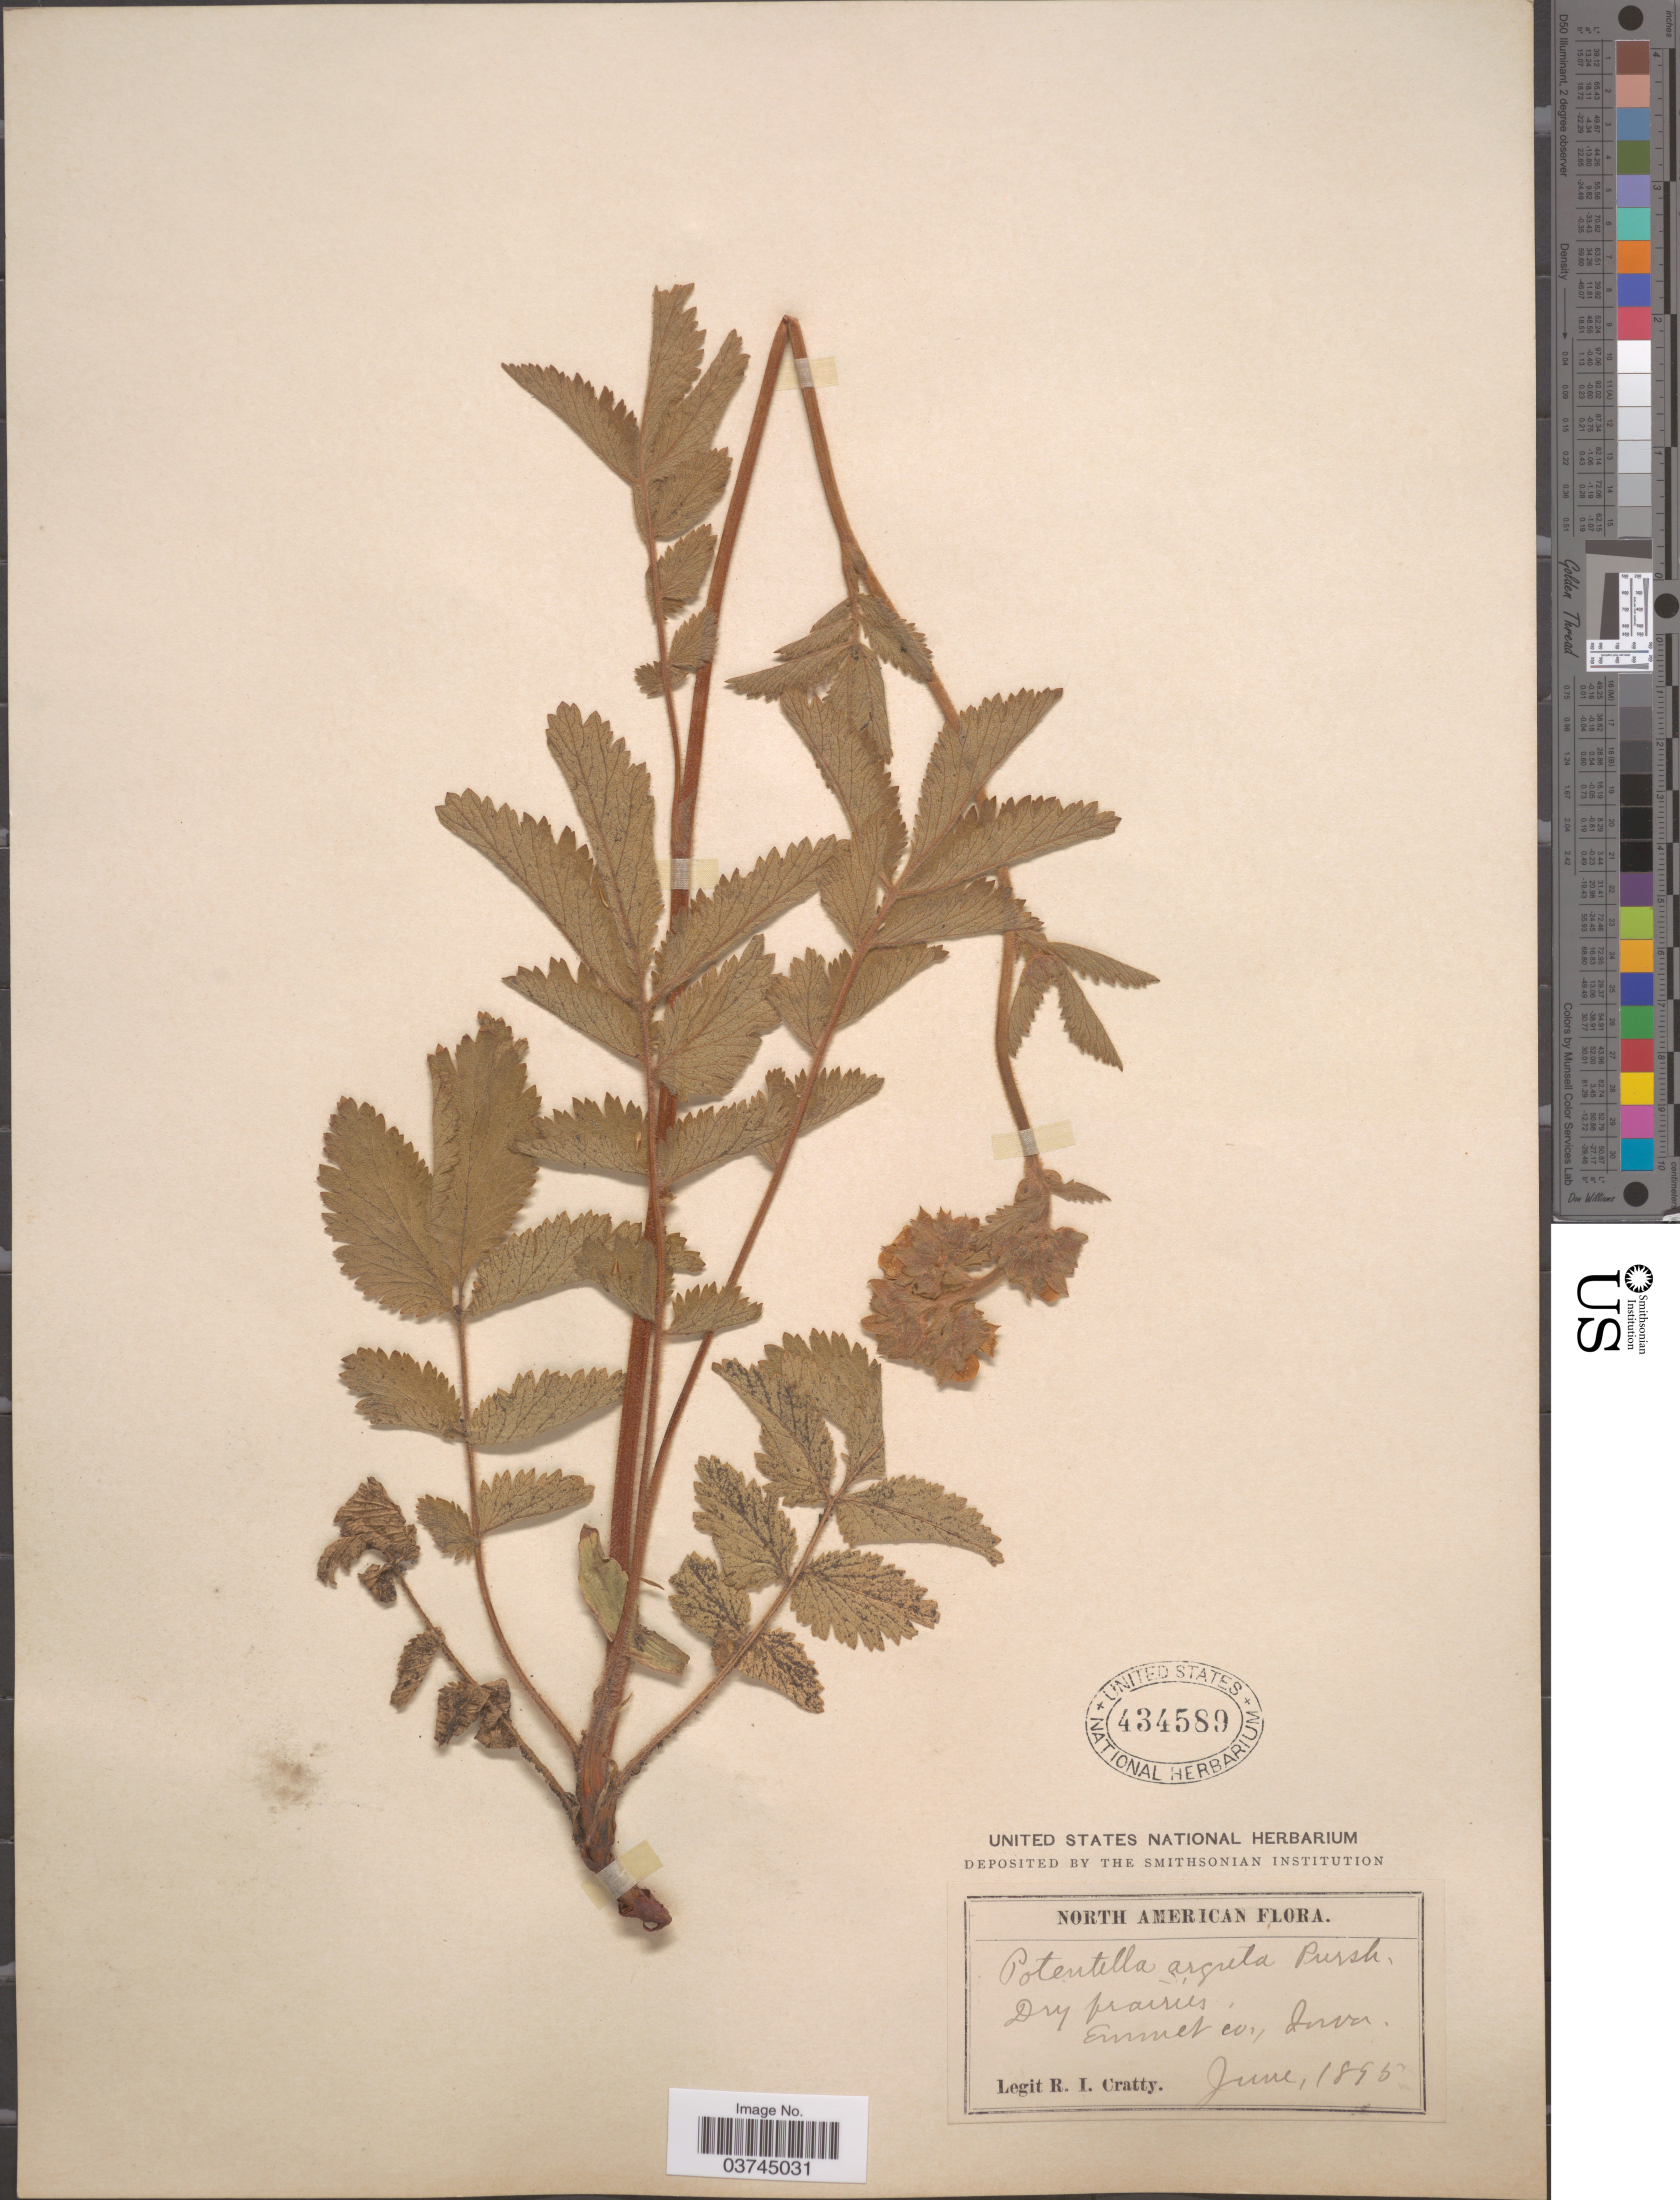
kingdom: Plantae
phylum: Tracheophyta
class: Magnoliopsida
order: Rosales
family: Rosaceae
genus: Drymocallis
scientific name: Drymocallis arguta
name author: (Pursh) Rydb.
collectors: R. Cratty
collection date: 1895-06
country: United States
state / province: Iowa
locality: Emmet Co.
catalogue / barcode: US 434589